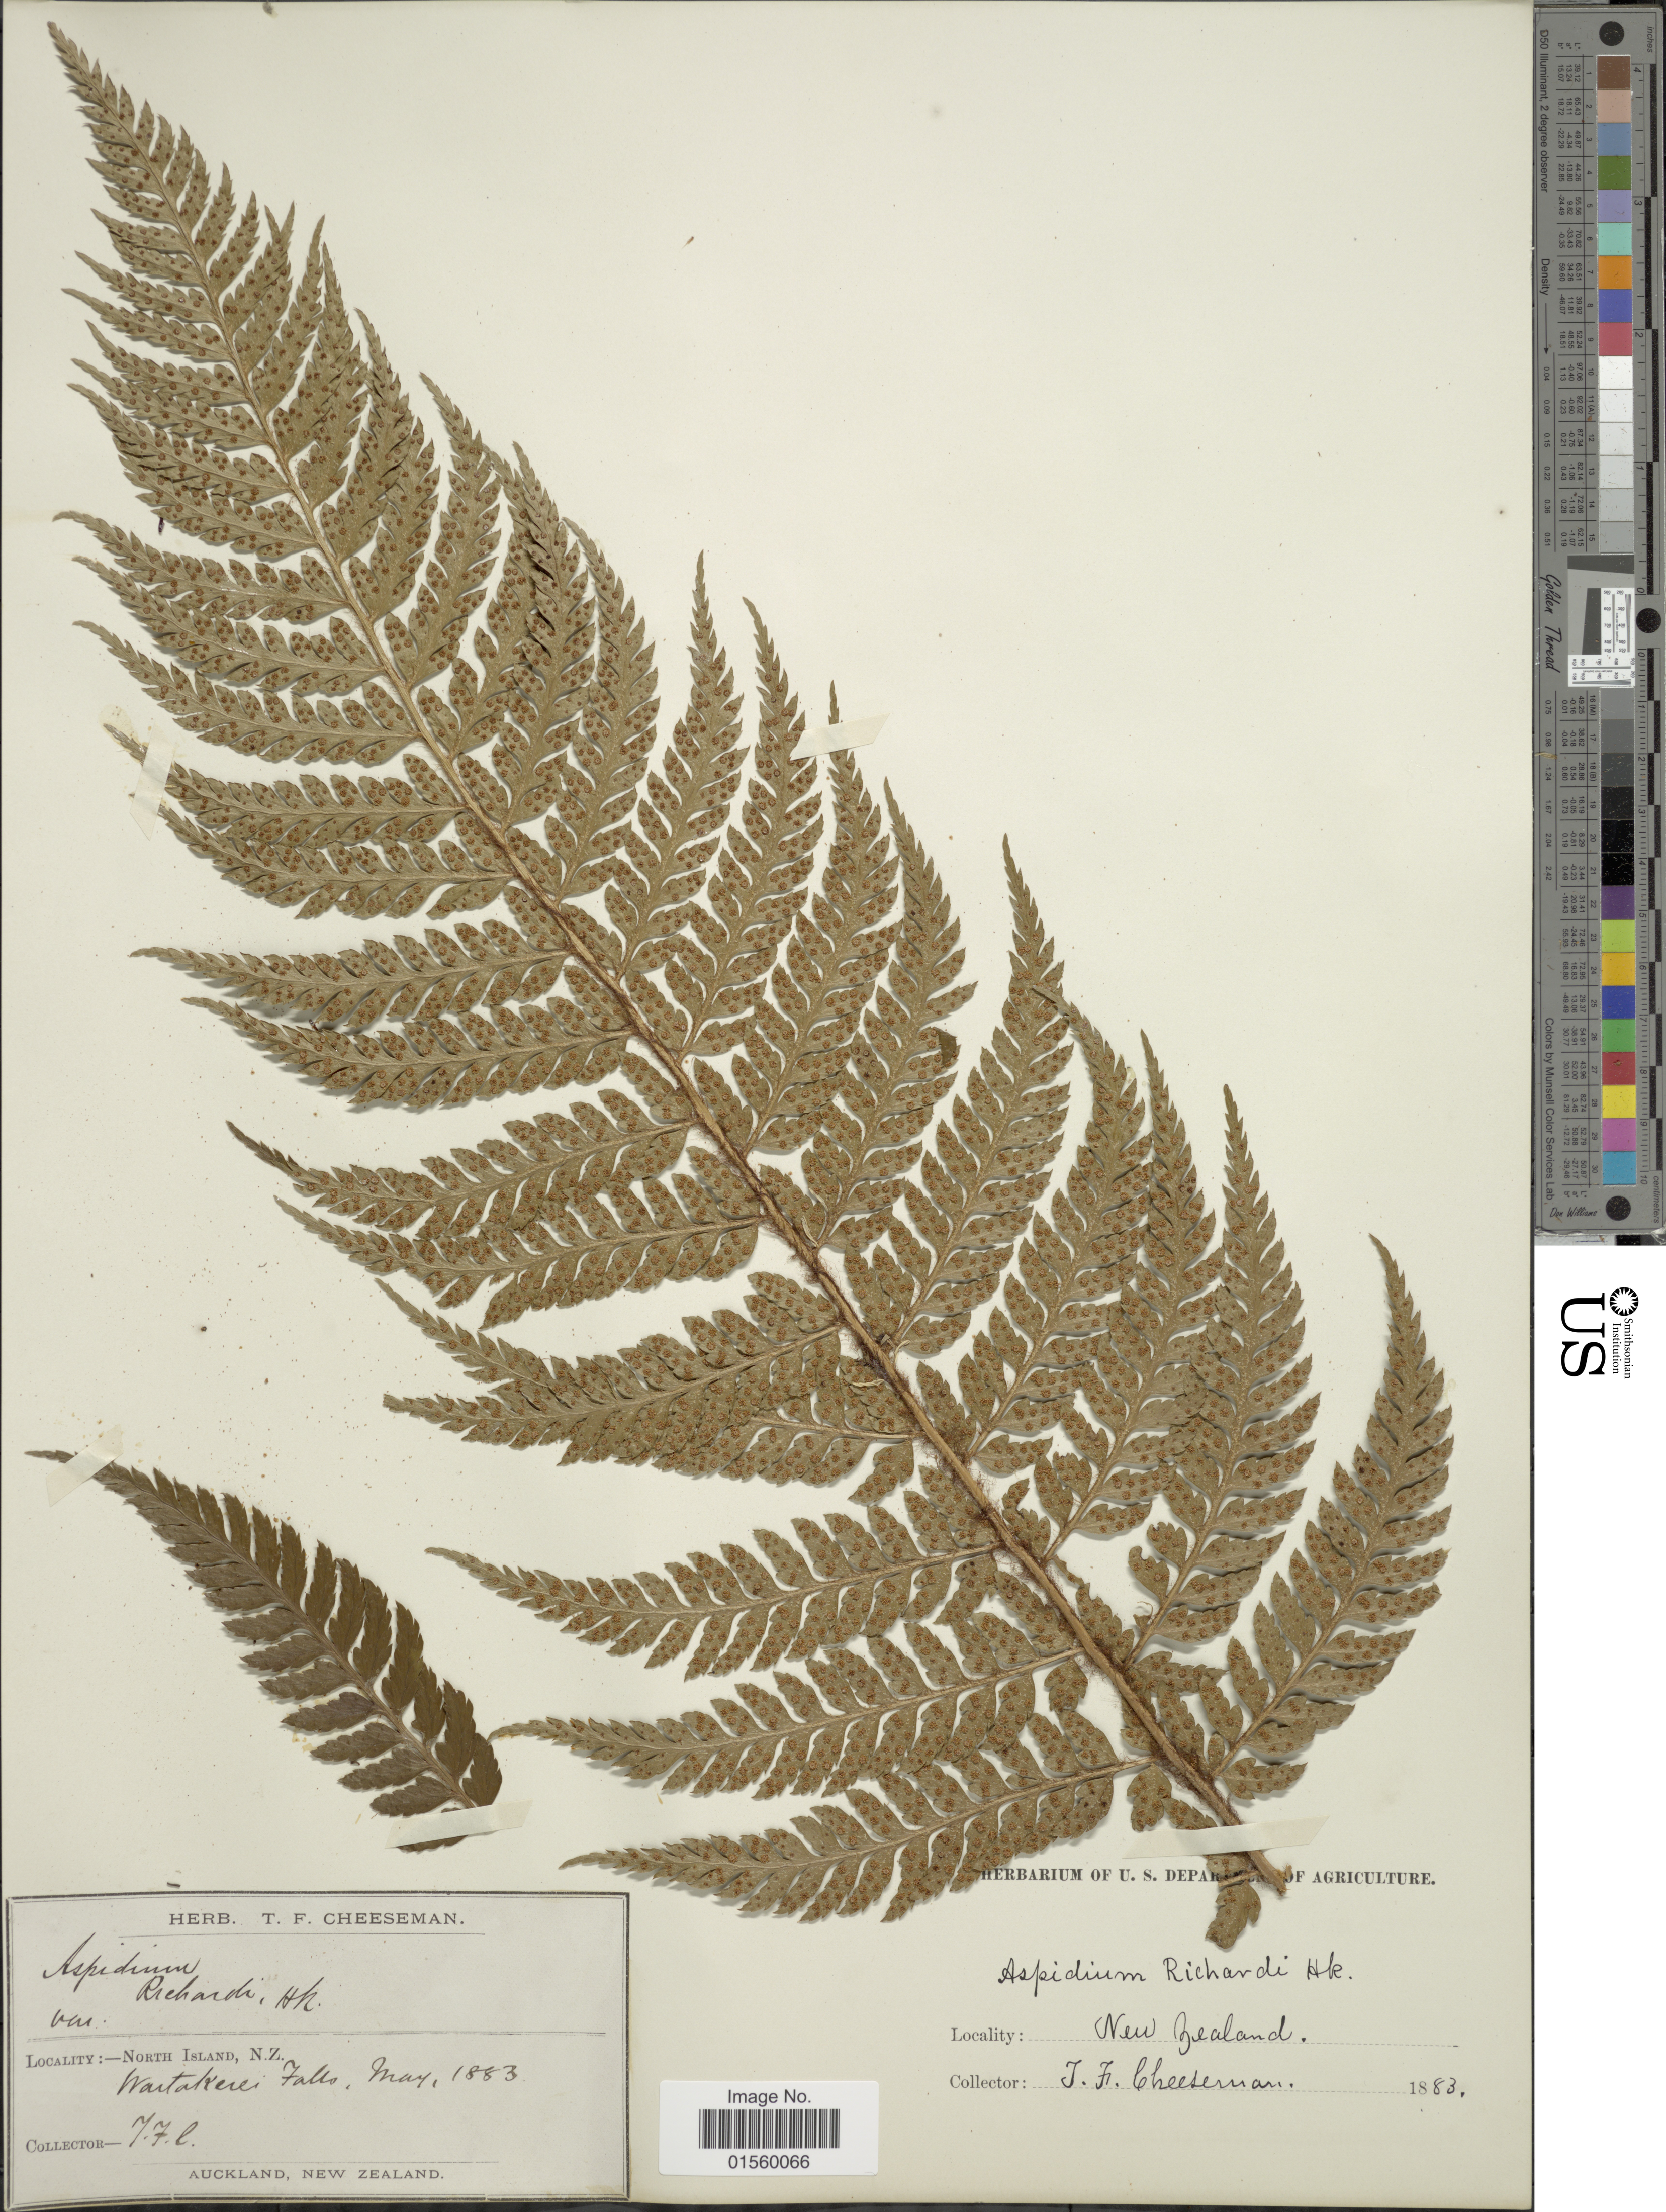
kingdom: Plantae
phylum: Tracheophyta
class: Polypodiopsida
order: Polypodiales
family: Dryopteridaceae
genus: Polystichum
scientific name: Polystichum richardii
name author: J. Sm.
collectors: T. F. Cheeseman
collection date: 1883-05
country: New Zealand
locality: North Island, N.Z., Waitakere Falls